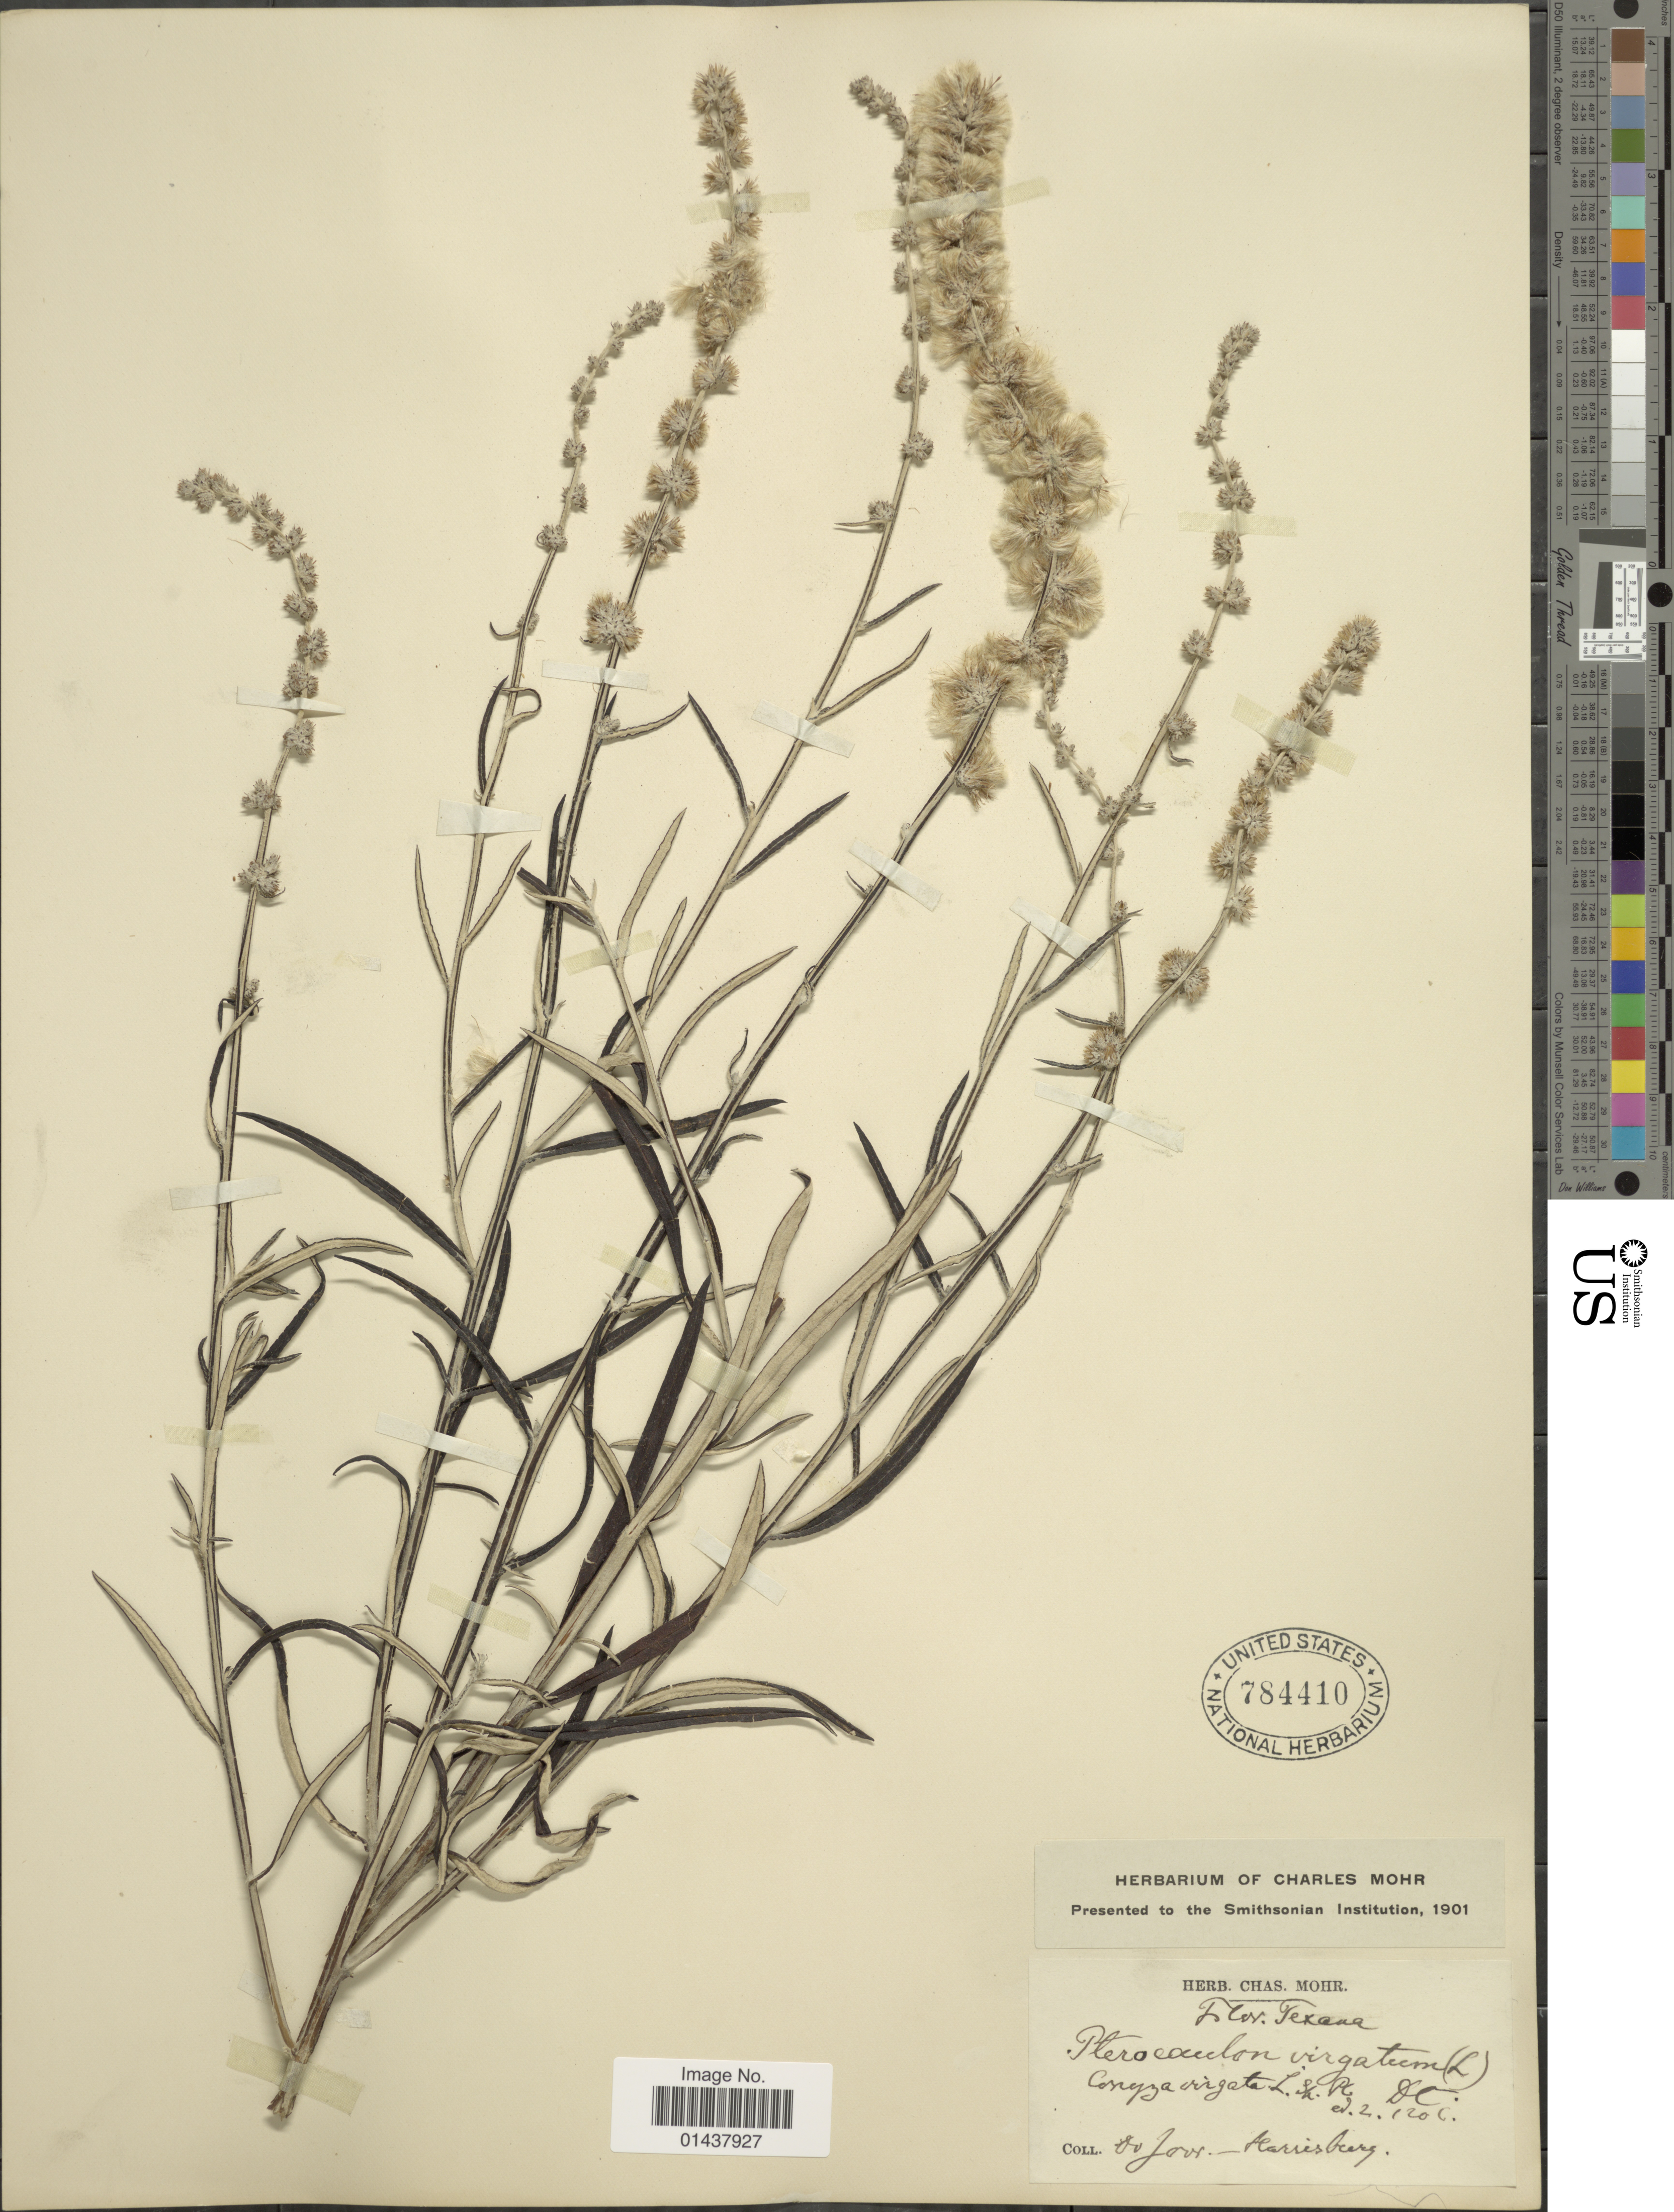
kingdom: Plantae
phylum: Tracheophyta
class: Magnoliopsida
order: Asterales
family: Asteraceae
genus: Pterocaulon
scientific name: Pterocaulon virgatum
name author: (L.) DC.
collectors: Jovr. Go.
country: United States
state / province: Texas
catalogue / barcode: US 784410